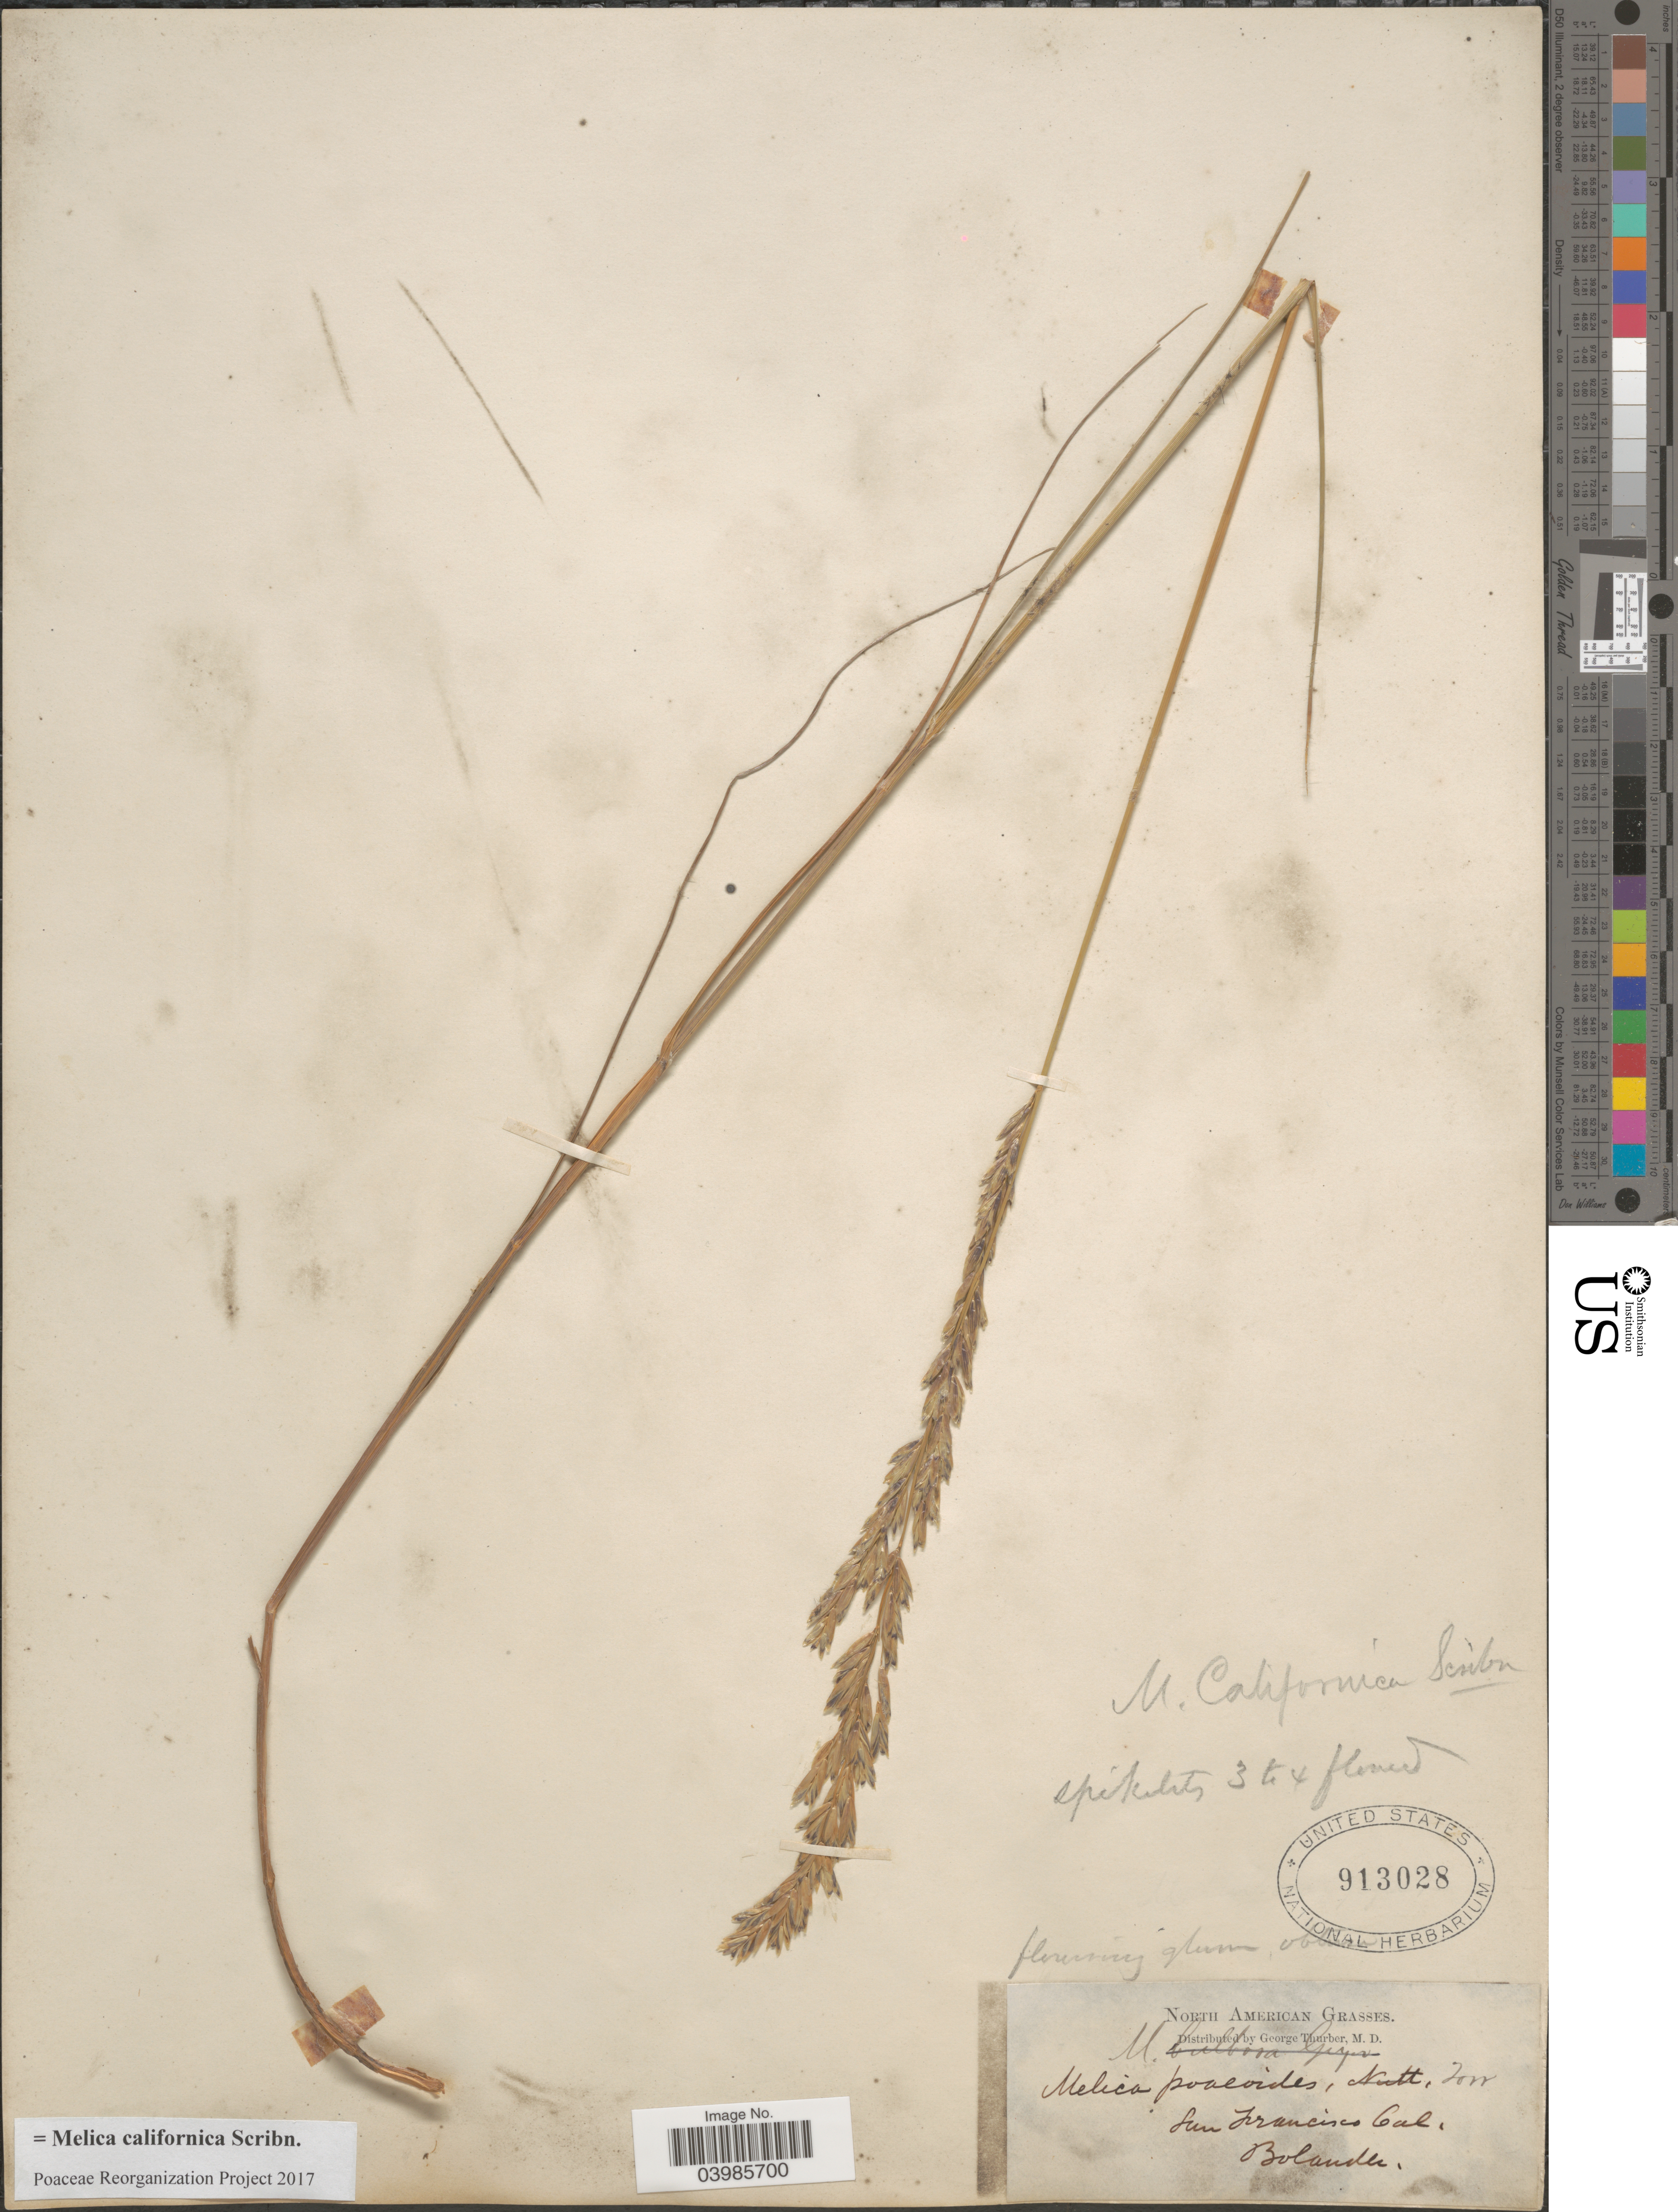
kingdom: Plantae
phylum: Tracheophyta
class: Liliopsida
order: Poales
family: Poaceae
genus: Melica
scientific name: Melica californica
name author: Scribn.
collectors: H. Bolander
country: United States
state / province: California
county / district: San Francisco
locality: North American Grasses. San Francisco.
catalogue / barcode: US 913028